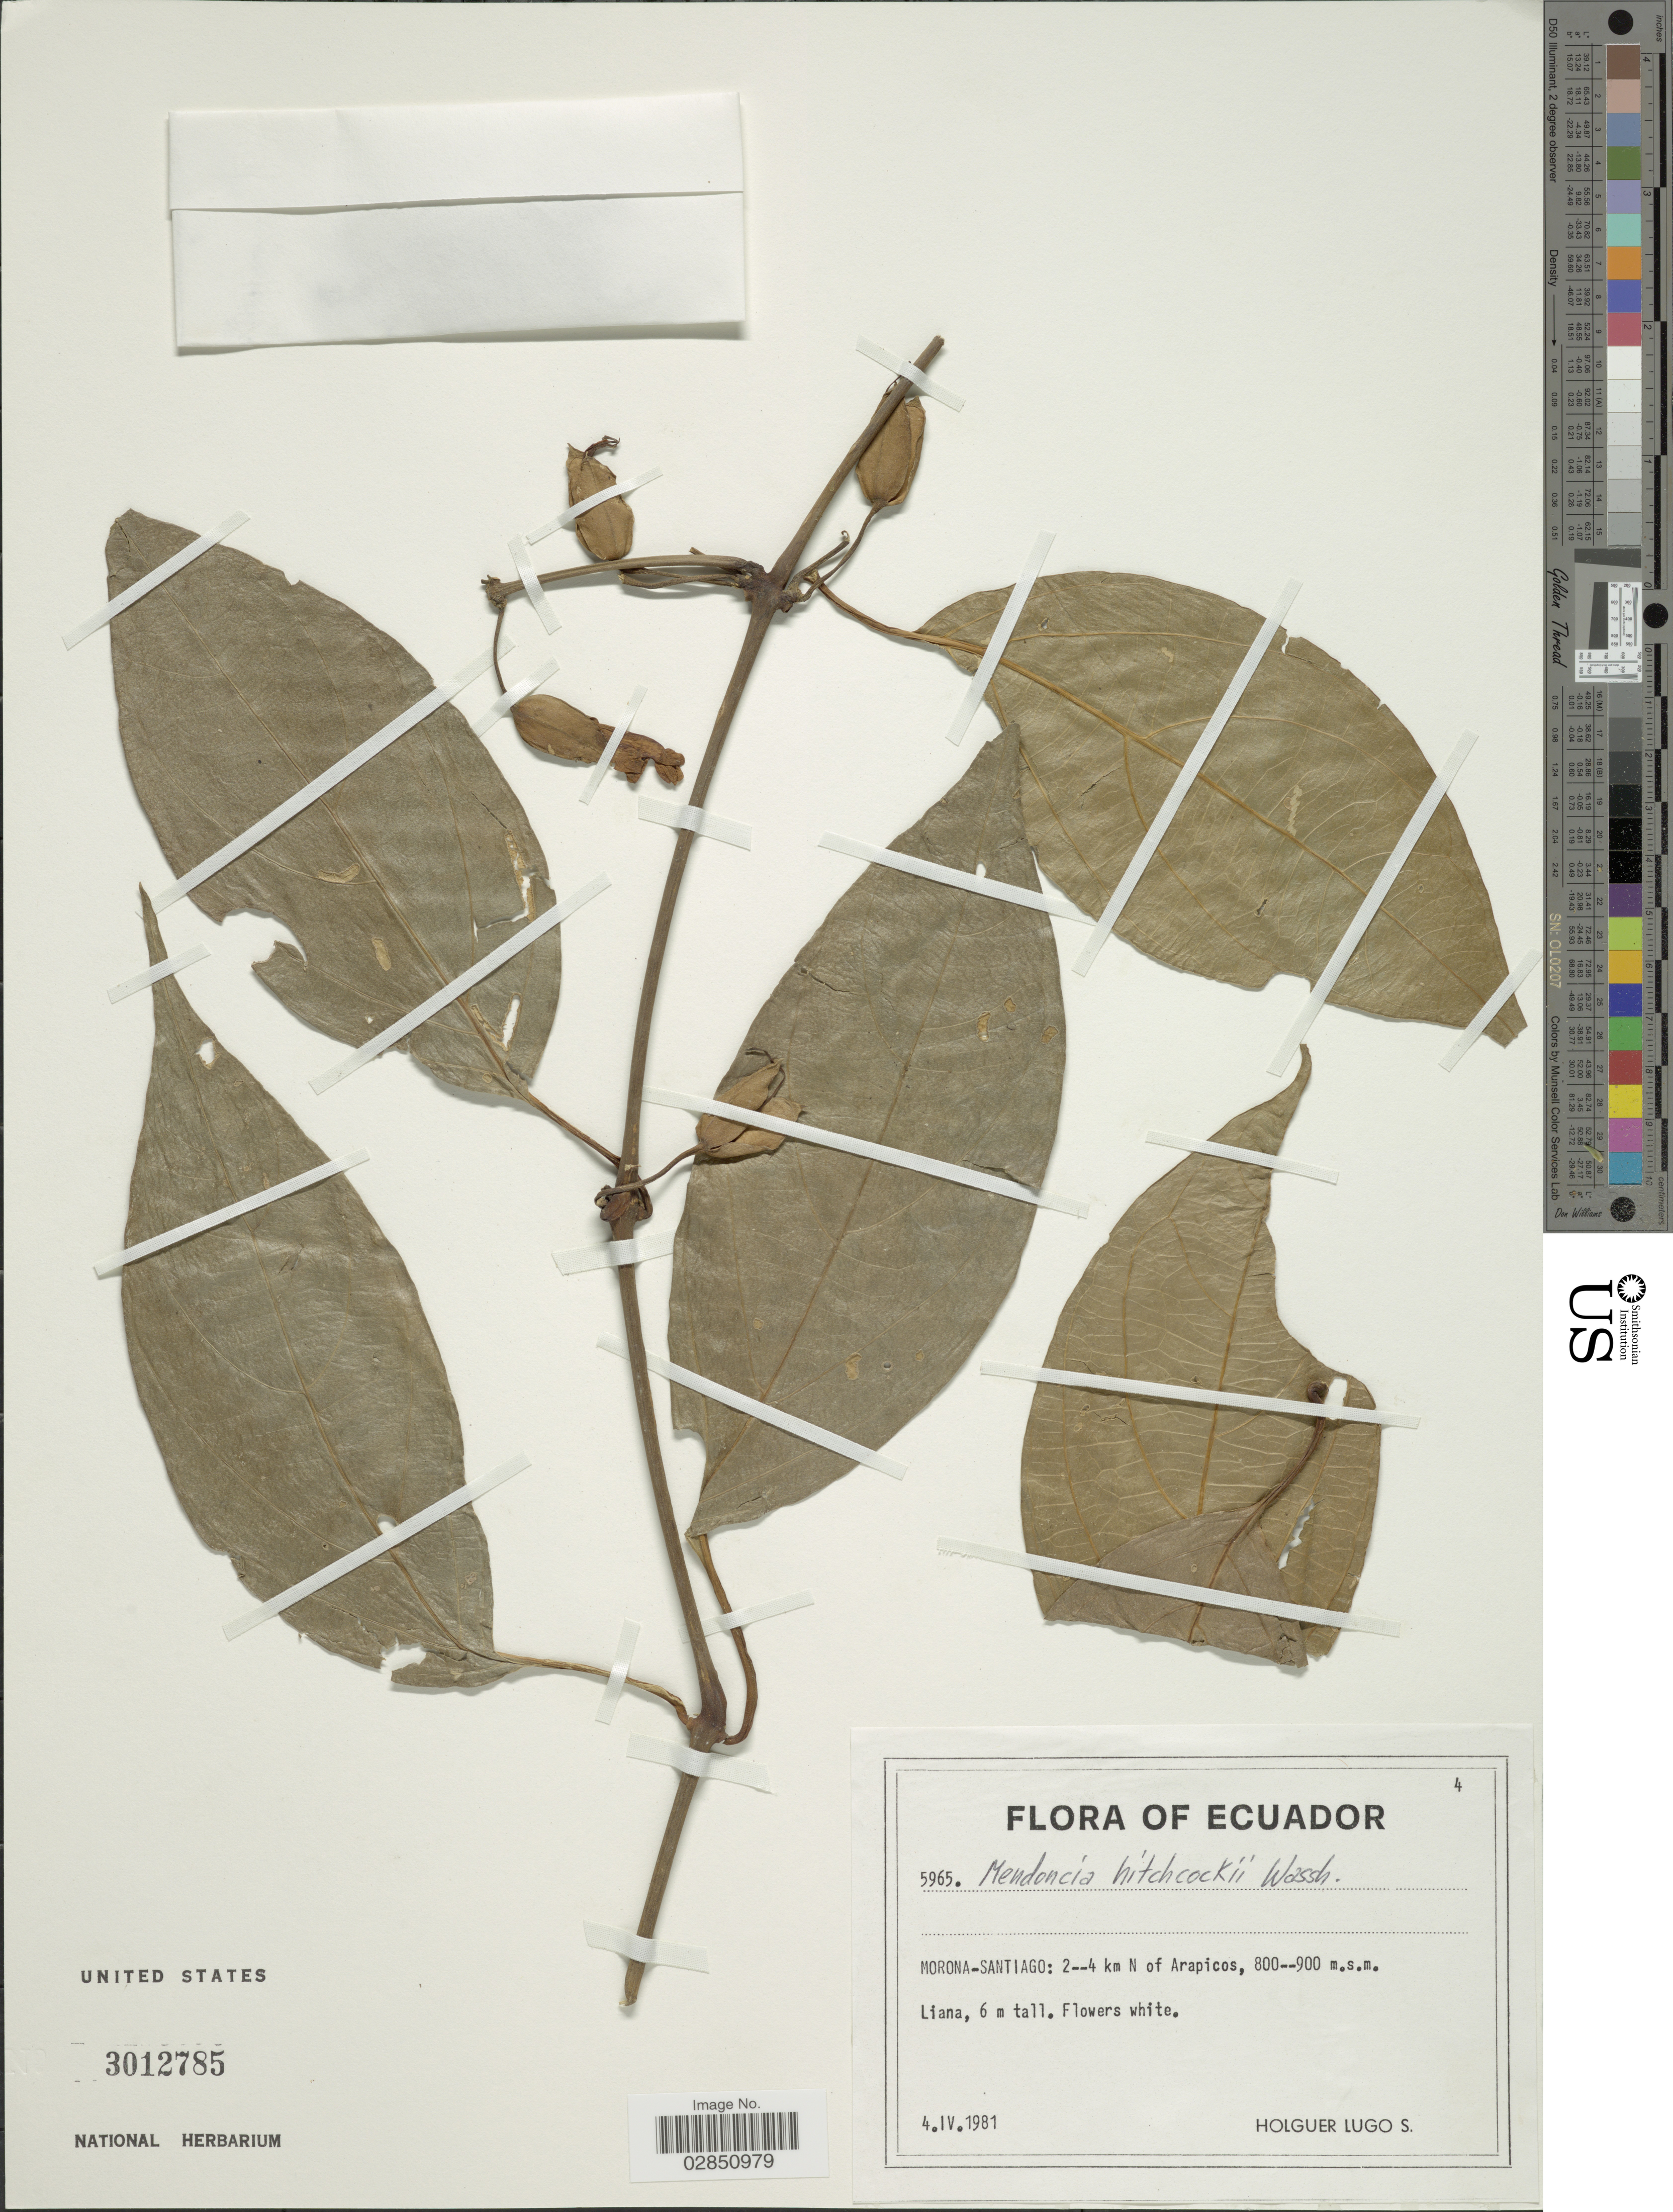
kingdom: Plantae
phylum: Tracheophyta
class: Magnoliopsida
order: Lamiales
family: Acanthaceae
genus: Mendoncia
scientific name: Mendoncia hitchcockii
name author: Wassh.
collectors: H. Lugo S.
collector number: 5965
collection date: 1981-04-04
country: Ecuador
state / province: Morona-Santiago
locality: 2-4 km N of Arapicos.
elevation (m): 800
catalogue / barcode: US 3012785